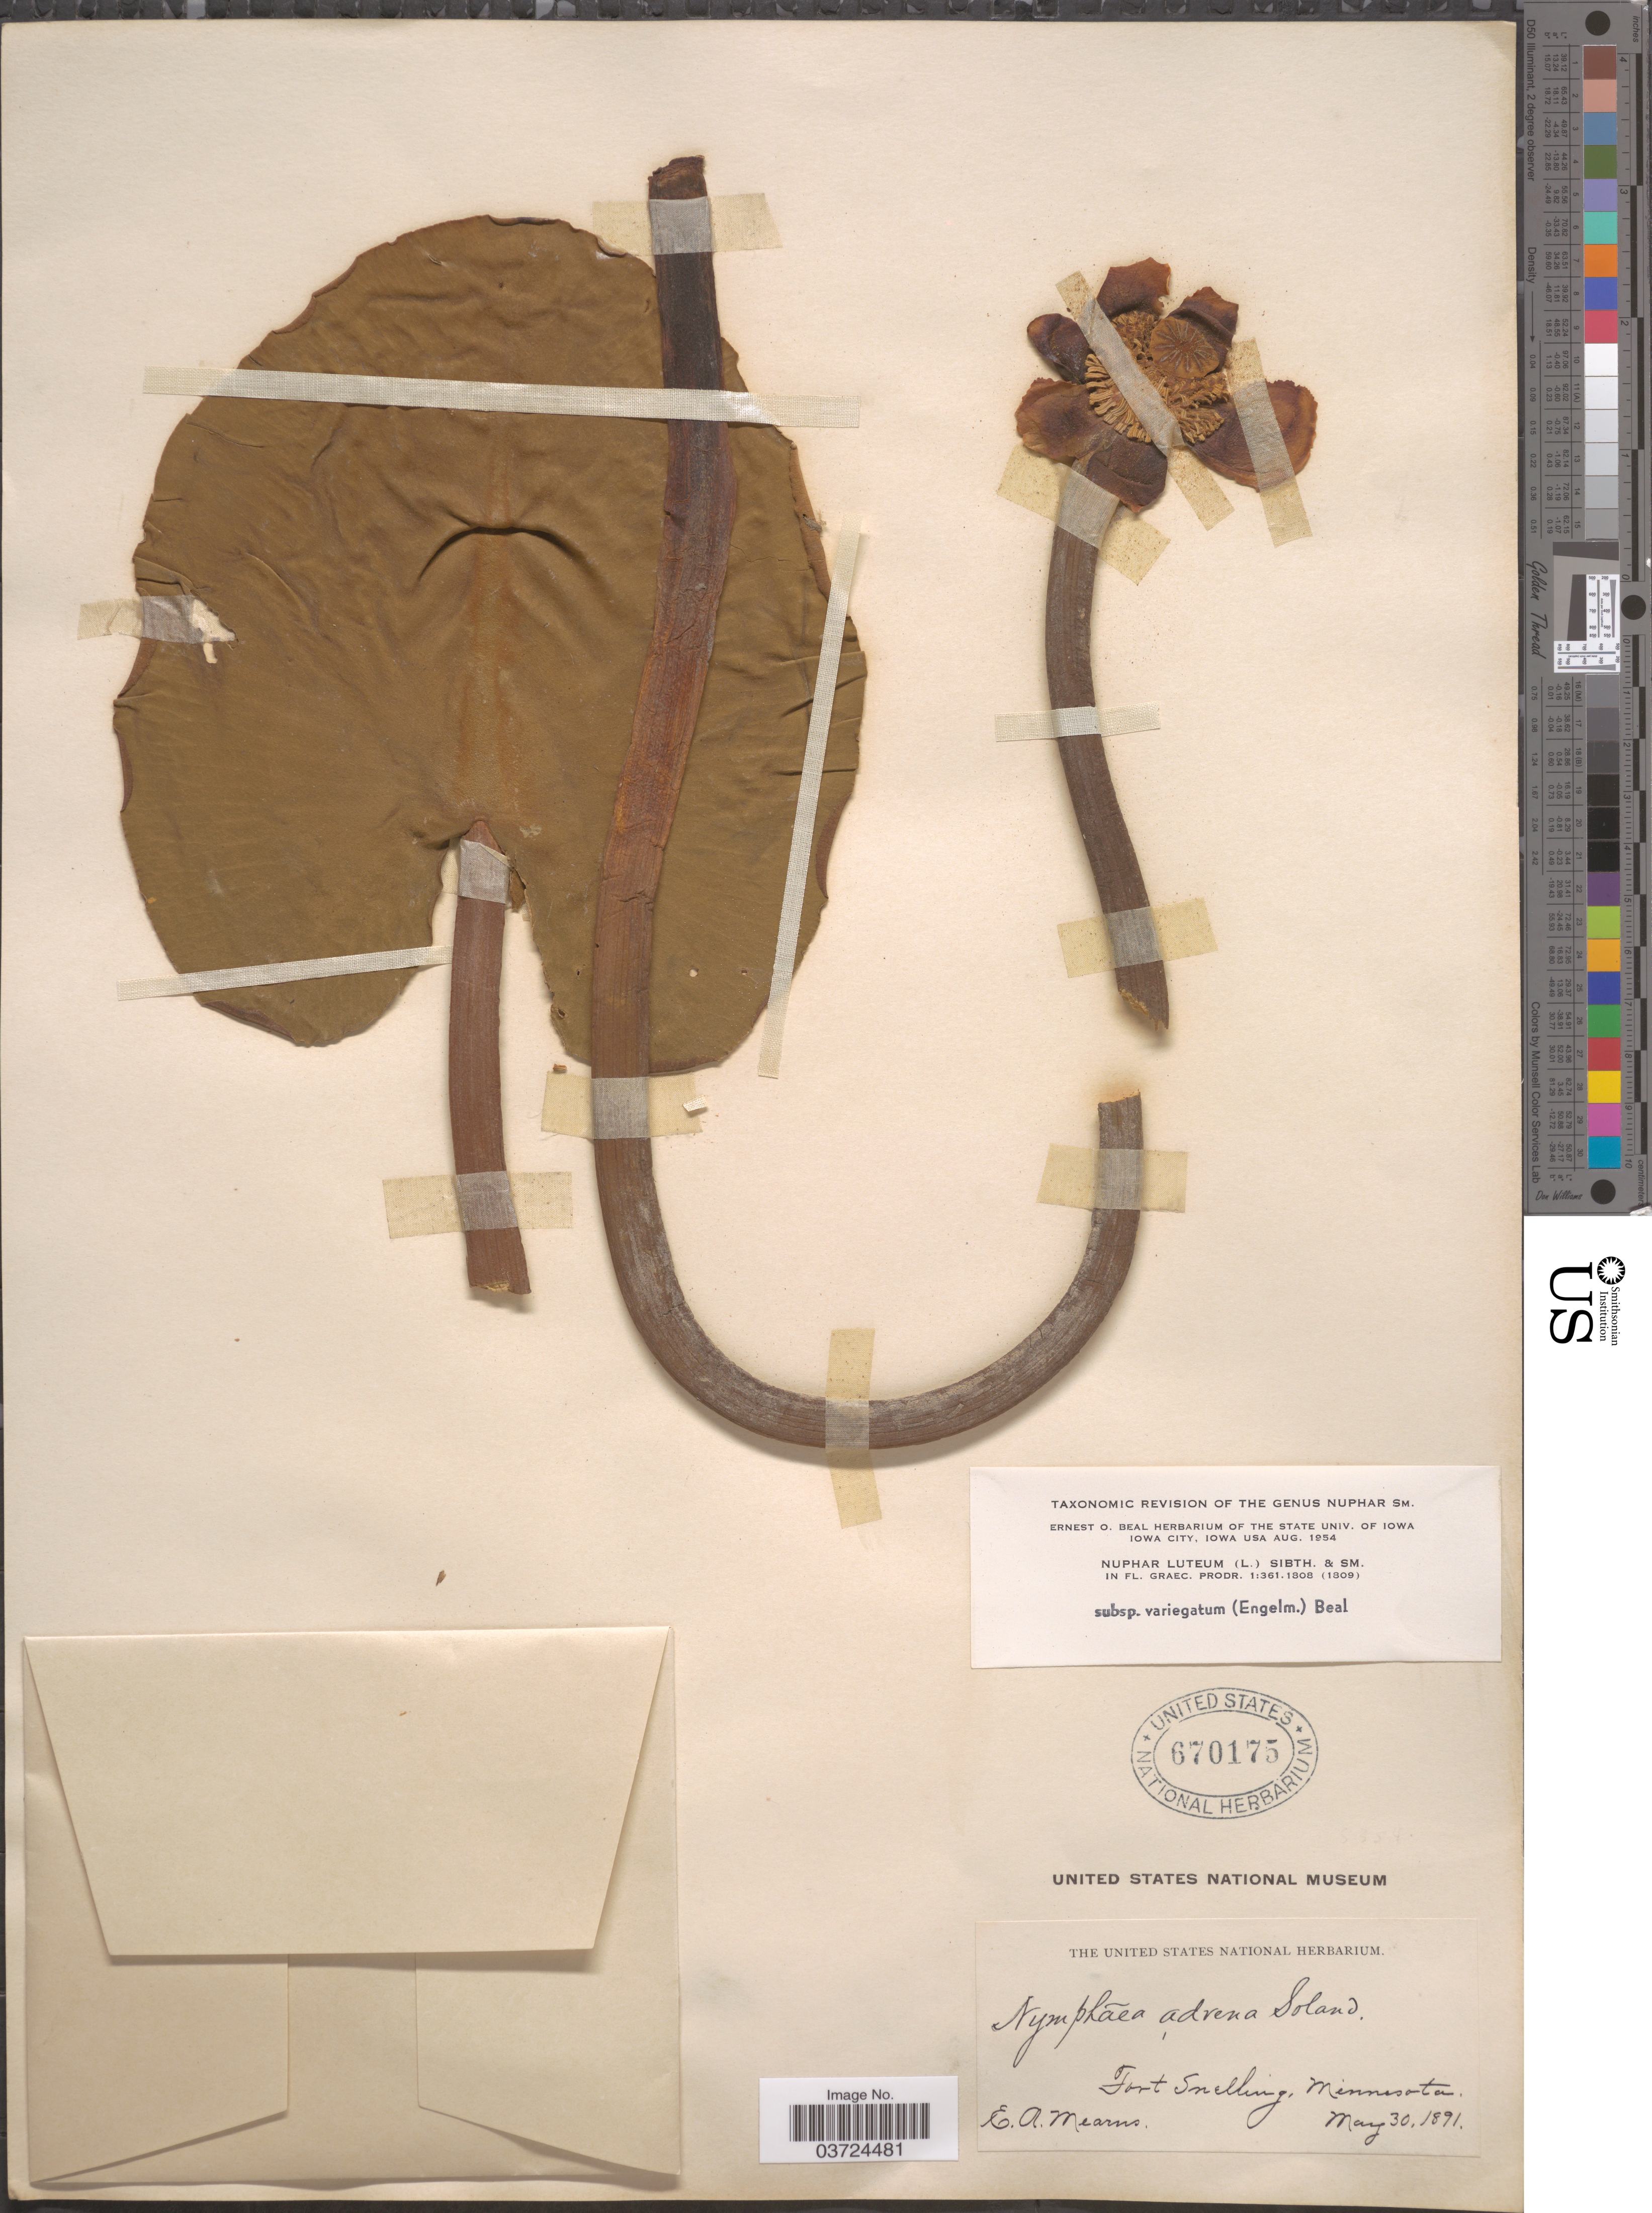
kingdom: Plantae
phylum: Tracheophyta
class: Magnoliopsida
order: Nymphaeales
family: Nymphaeaceae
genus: Nuphar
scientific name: Nuphar lutea subsp. variegata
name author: (Engelm. ex Durand) E.O. Beal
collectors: E. A. Mearns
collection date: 1891-05-30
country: United States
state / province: Minnesota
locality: Fort Snelling.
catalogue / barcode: US 670175